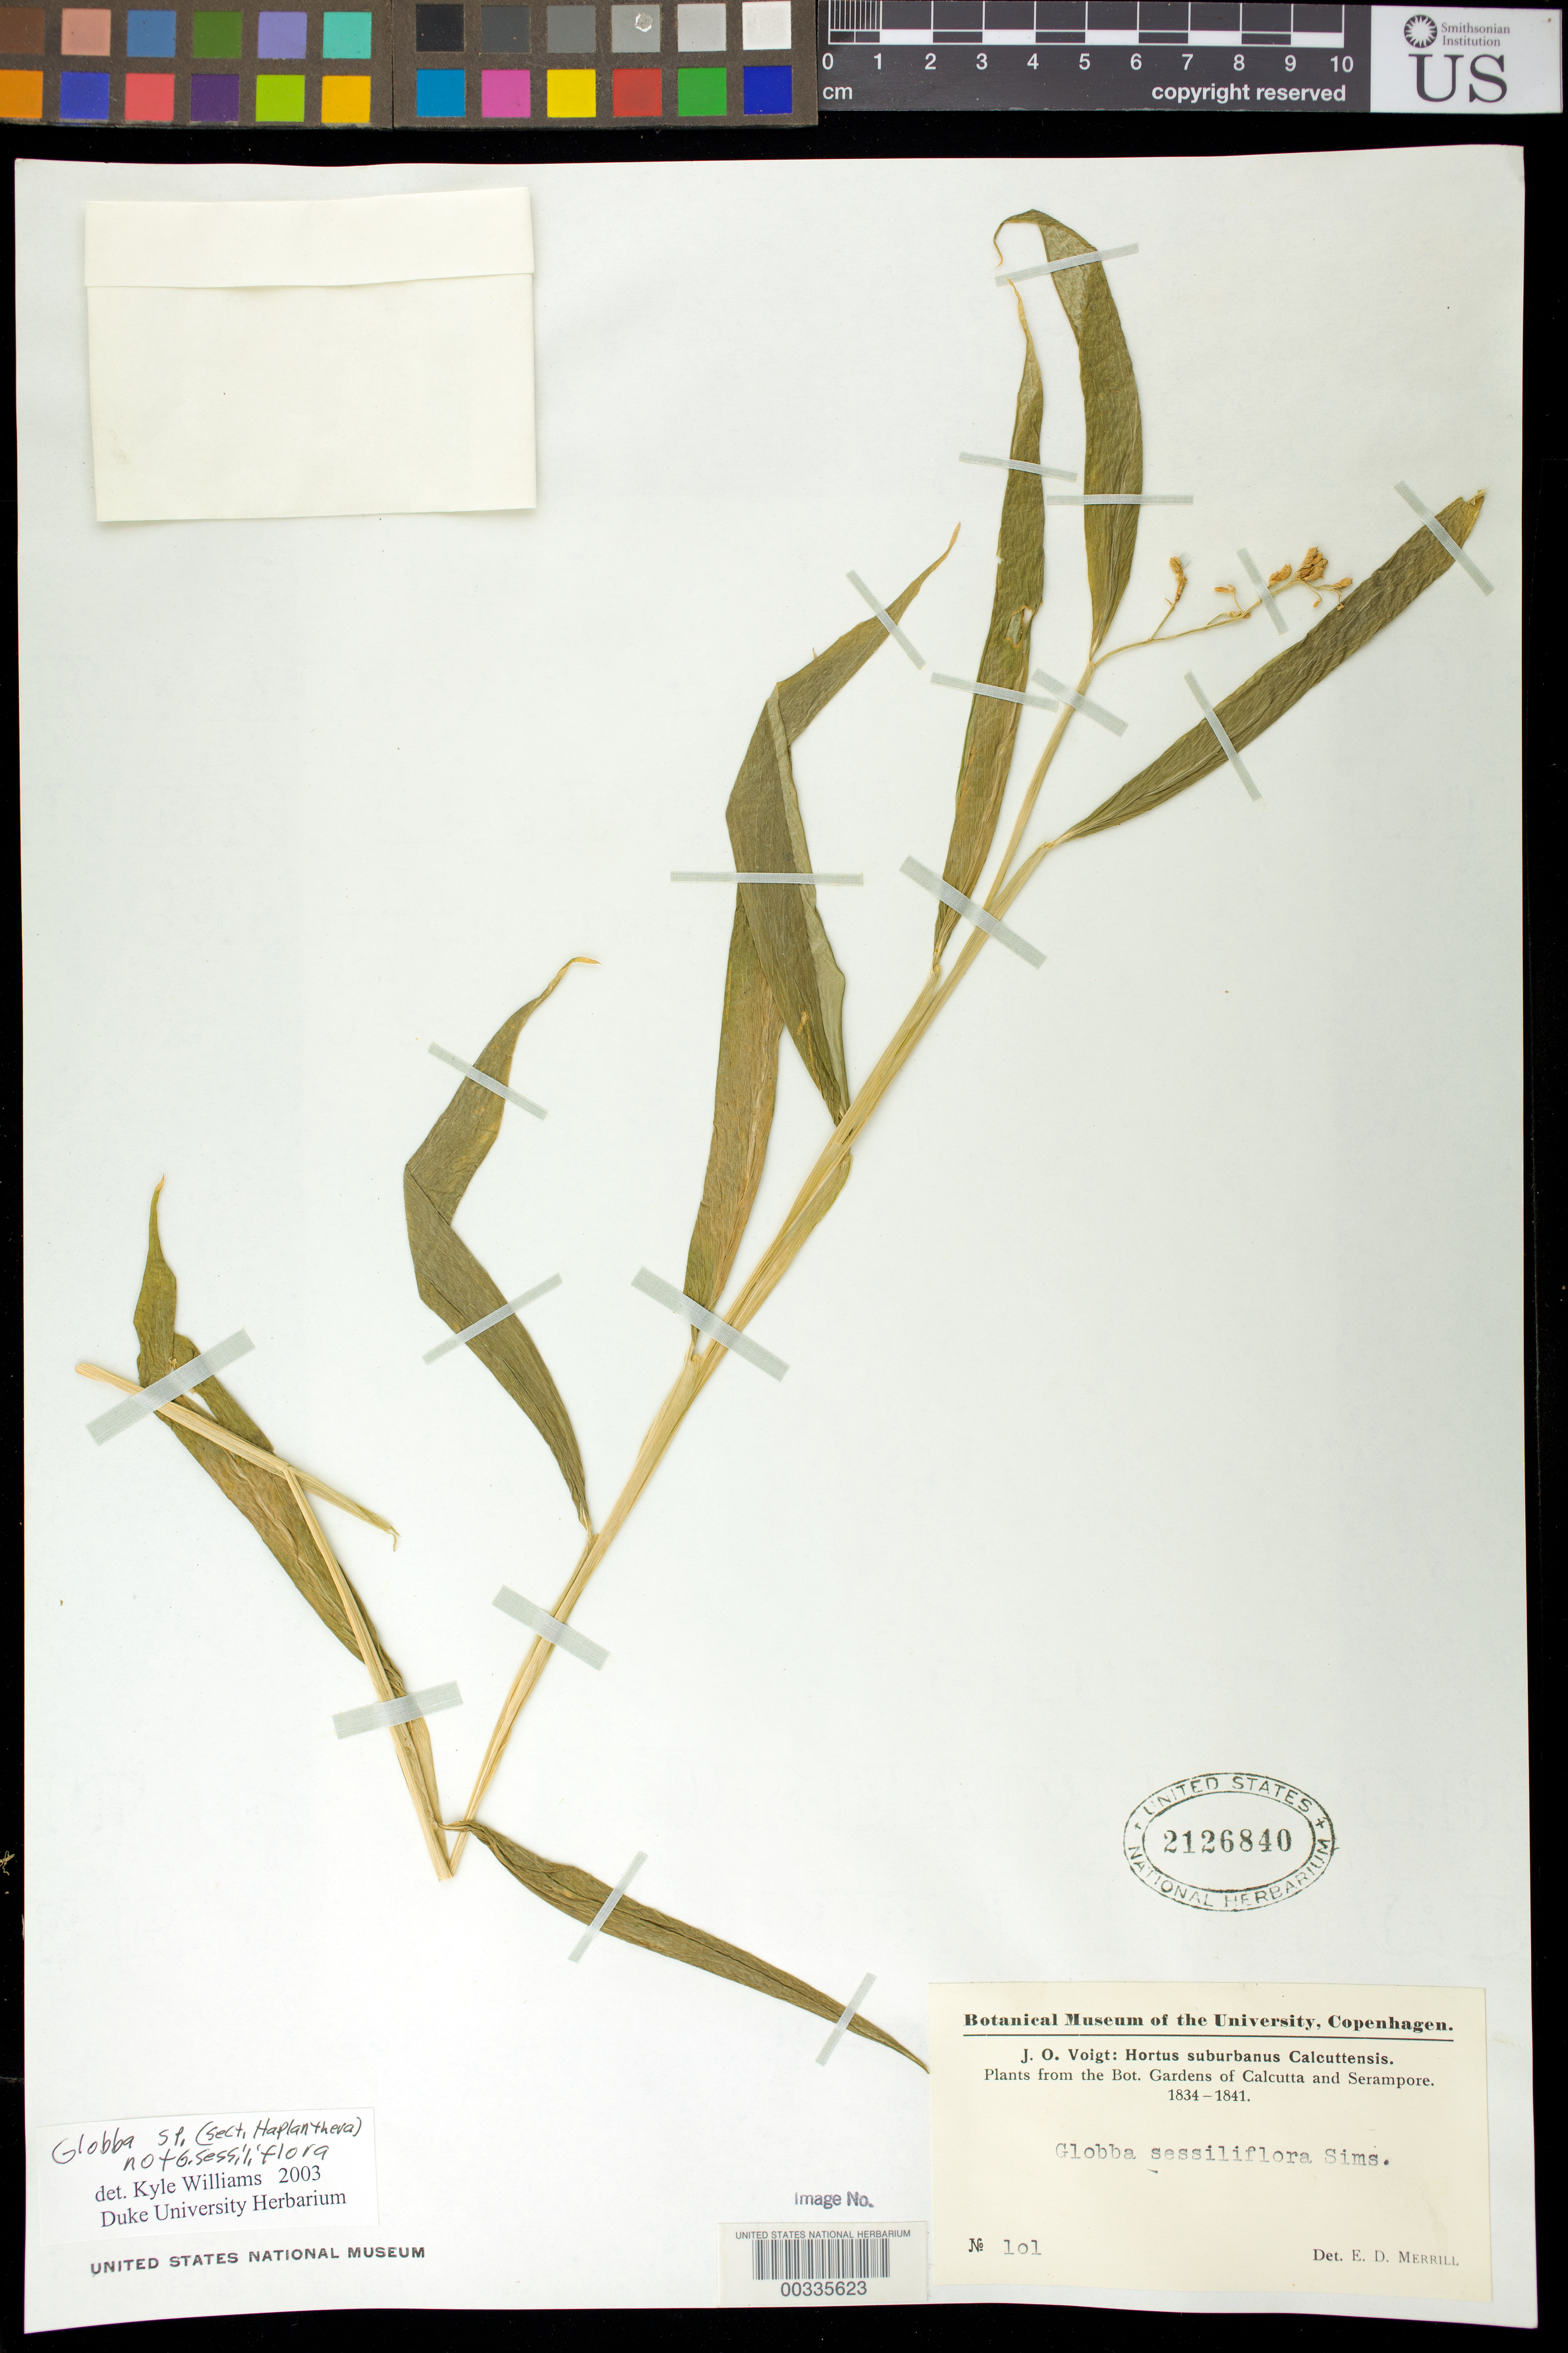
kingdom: Plantae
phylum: Tracheophyta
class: Liliopsida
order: Zingiberales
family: Zingiberaceae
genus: Globba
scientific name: Globba sp.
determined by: Williams, K. J.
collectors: J. O. Voigt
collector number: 101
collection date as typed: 1834 to -- -- 1841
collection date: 1834/1841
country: India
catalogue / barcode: US 2126840